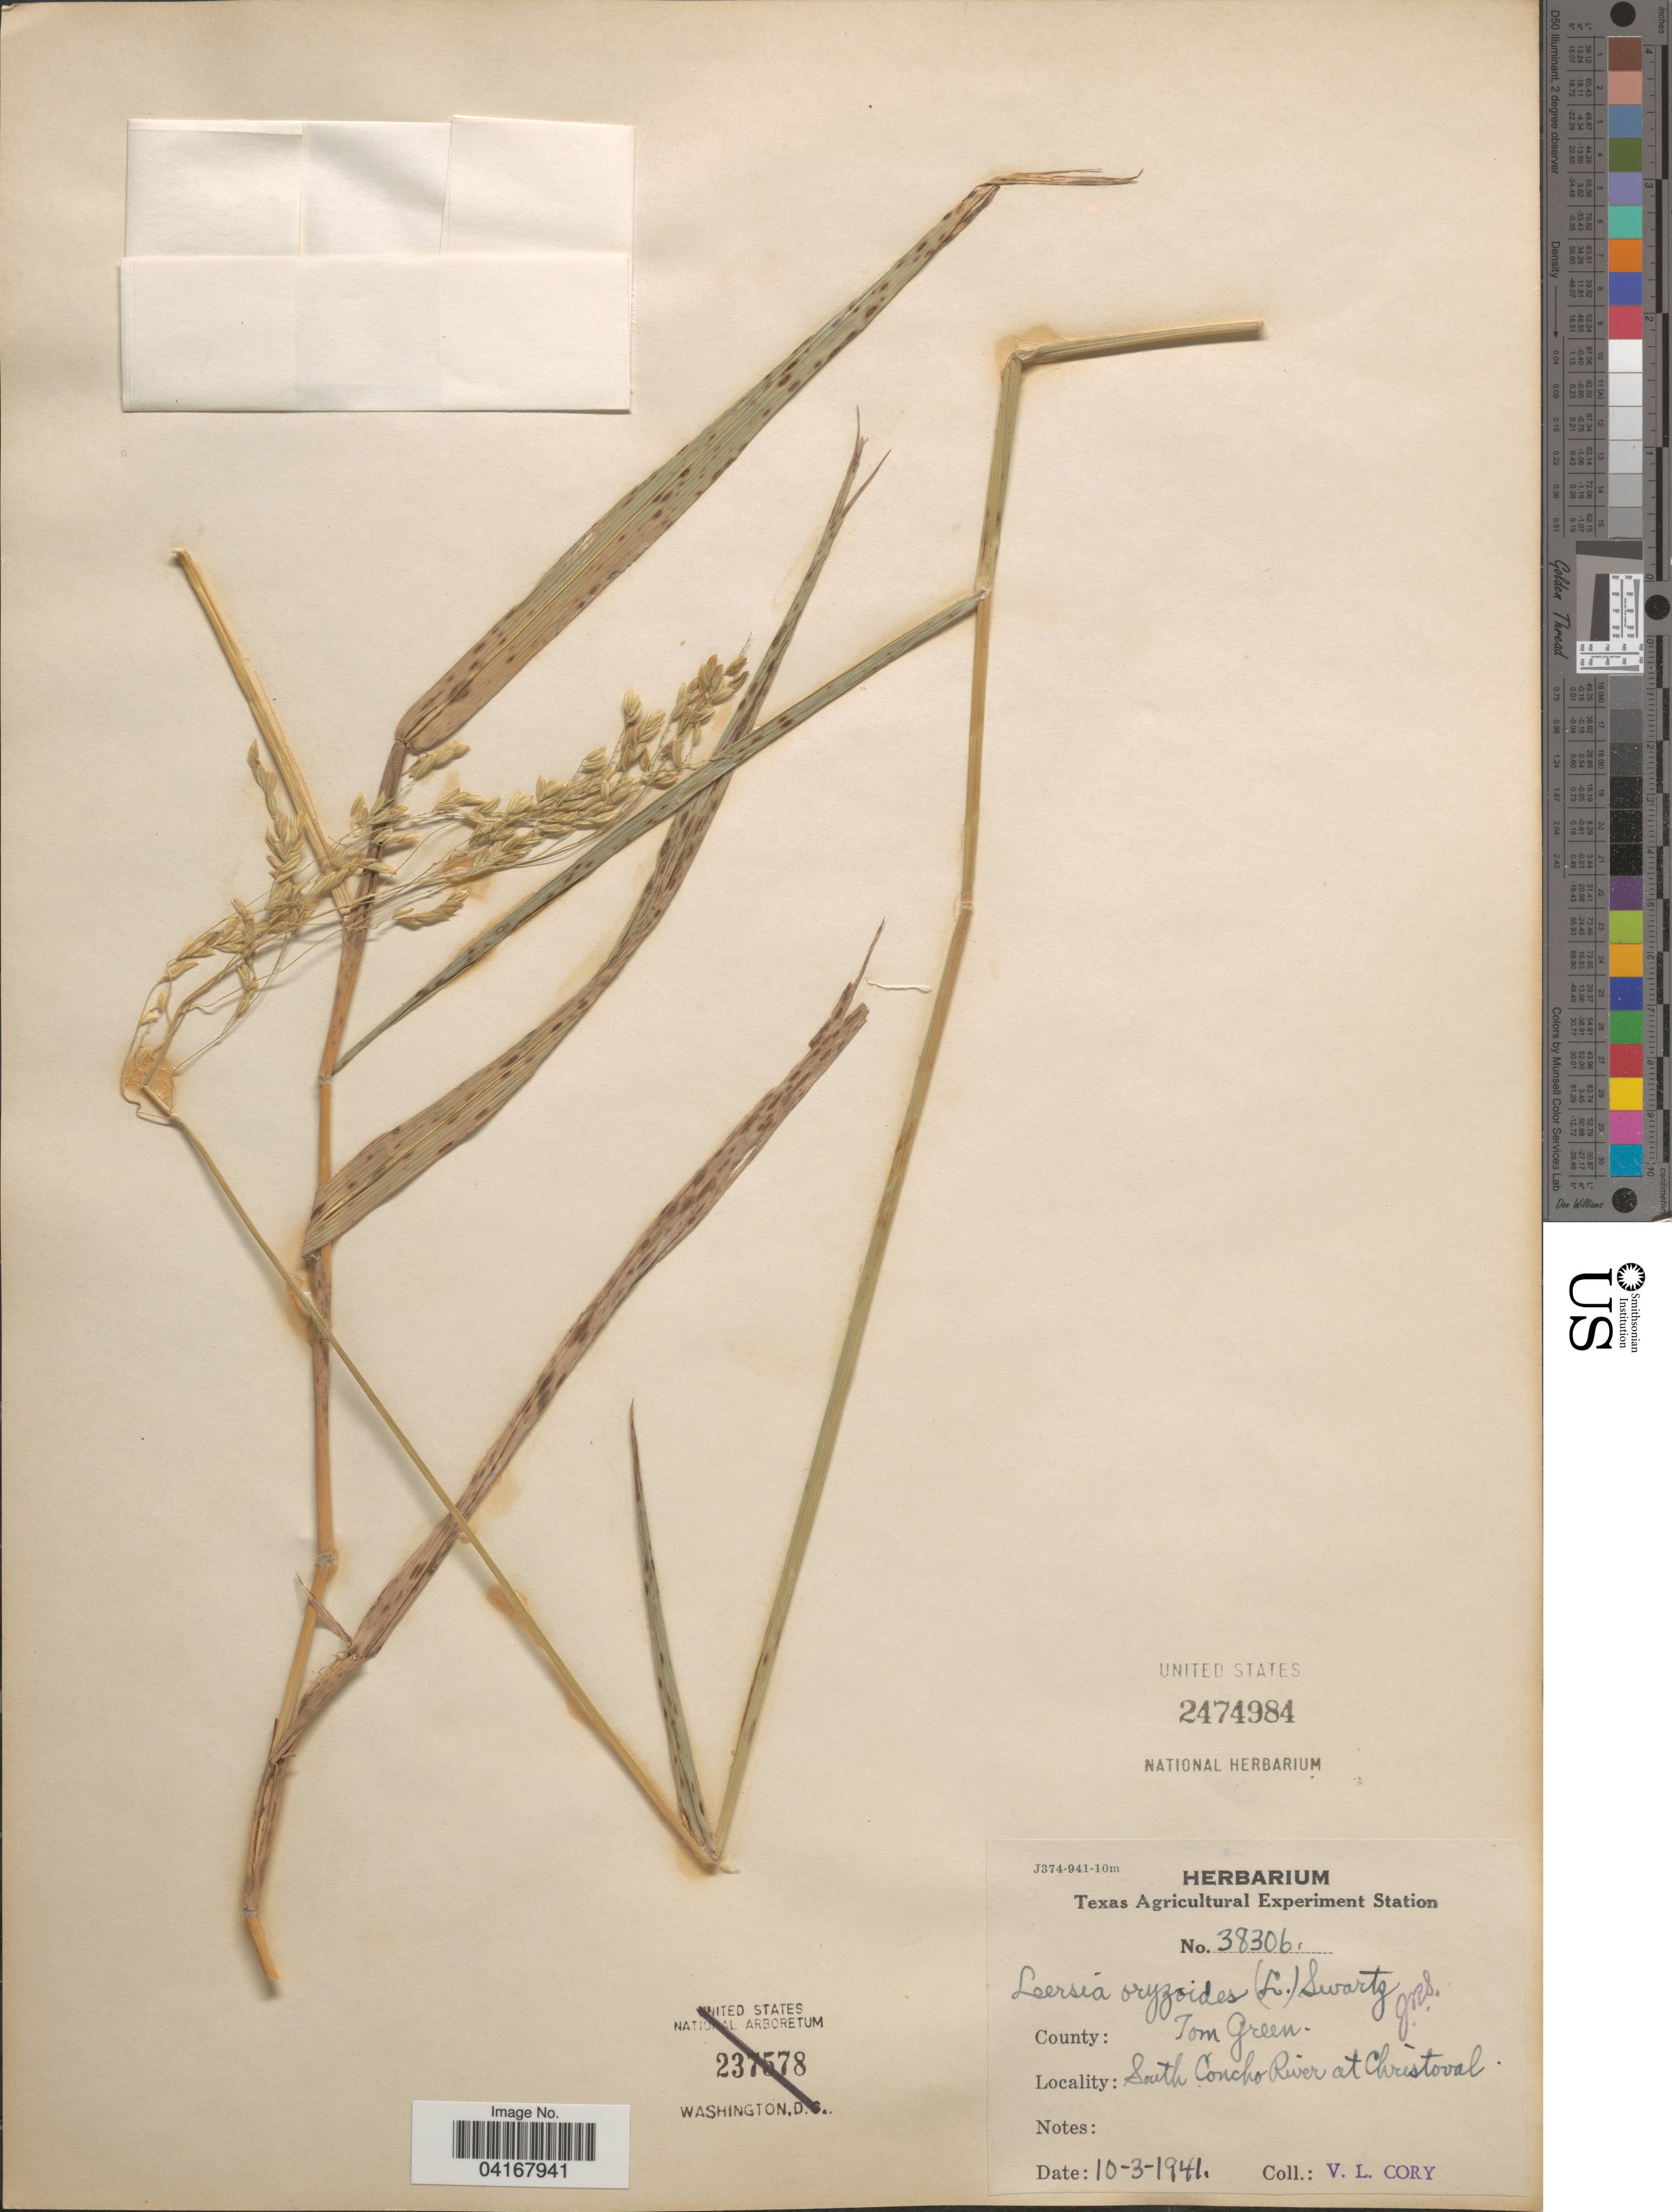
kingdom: Plantae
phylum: Tracheophyta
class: Liliopsida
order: Poales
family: Poaceae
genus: Leersia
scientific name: Leersia oryzoides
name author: (L.) Sw.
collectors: V. Cory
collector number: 38306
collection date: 1941-10-03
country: United States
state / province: Texas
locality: County: Tom Green. South Concho River at Christoval.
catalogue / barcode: US 2474984